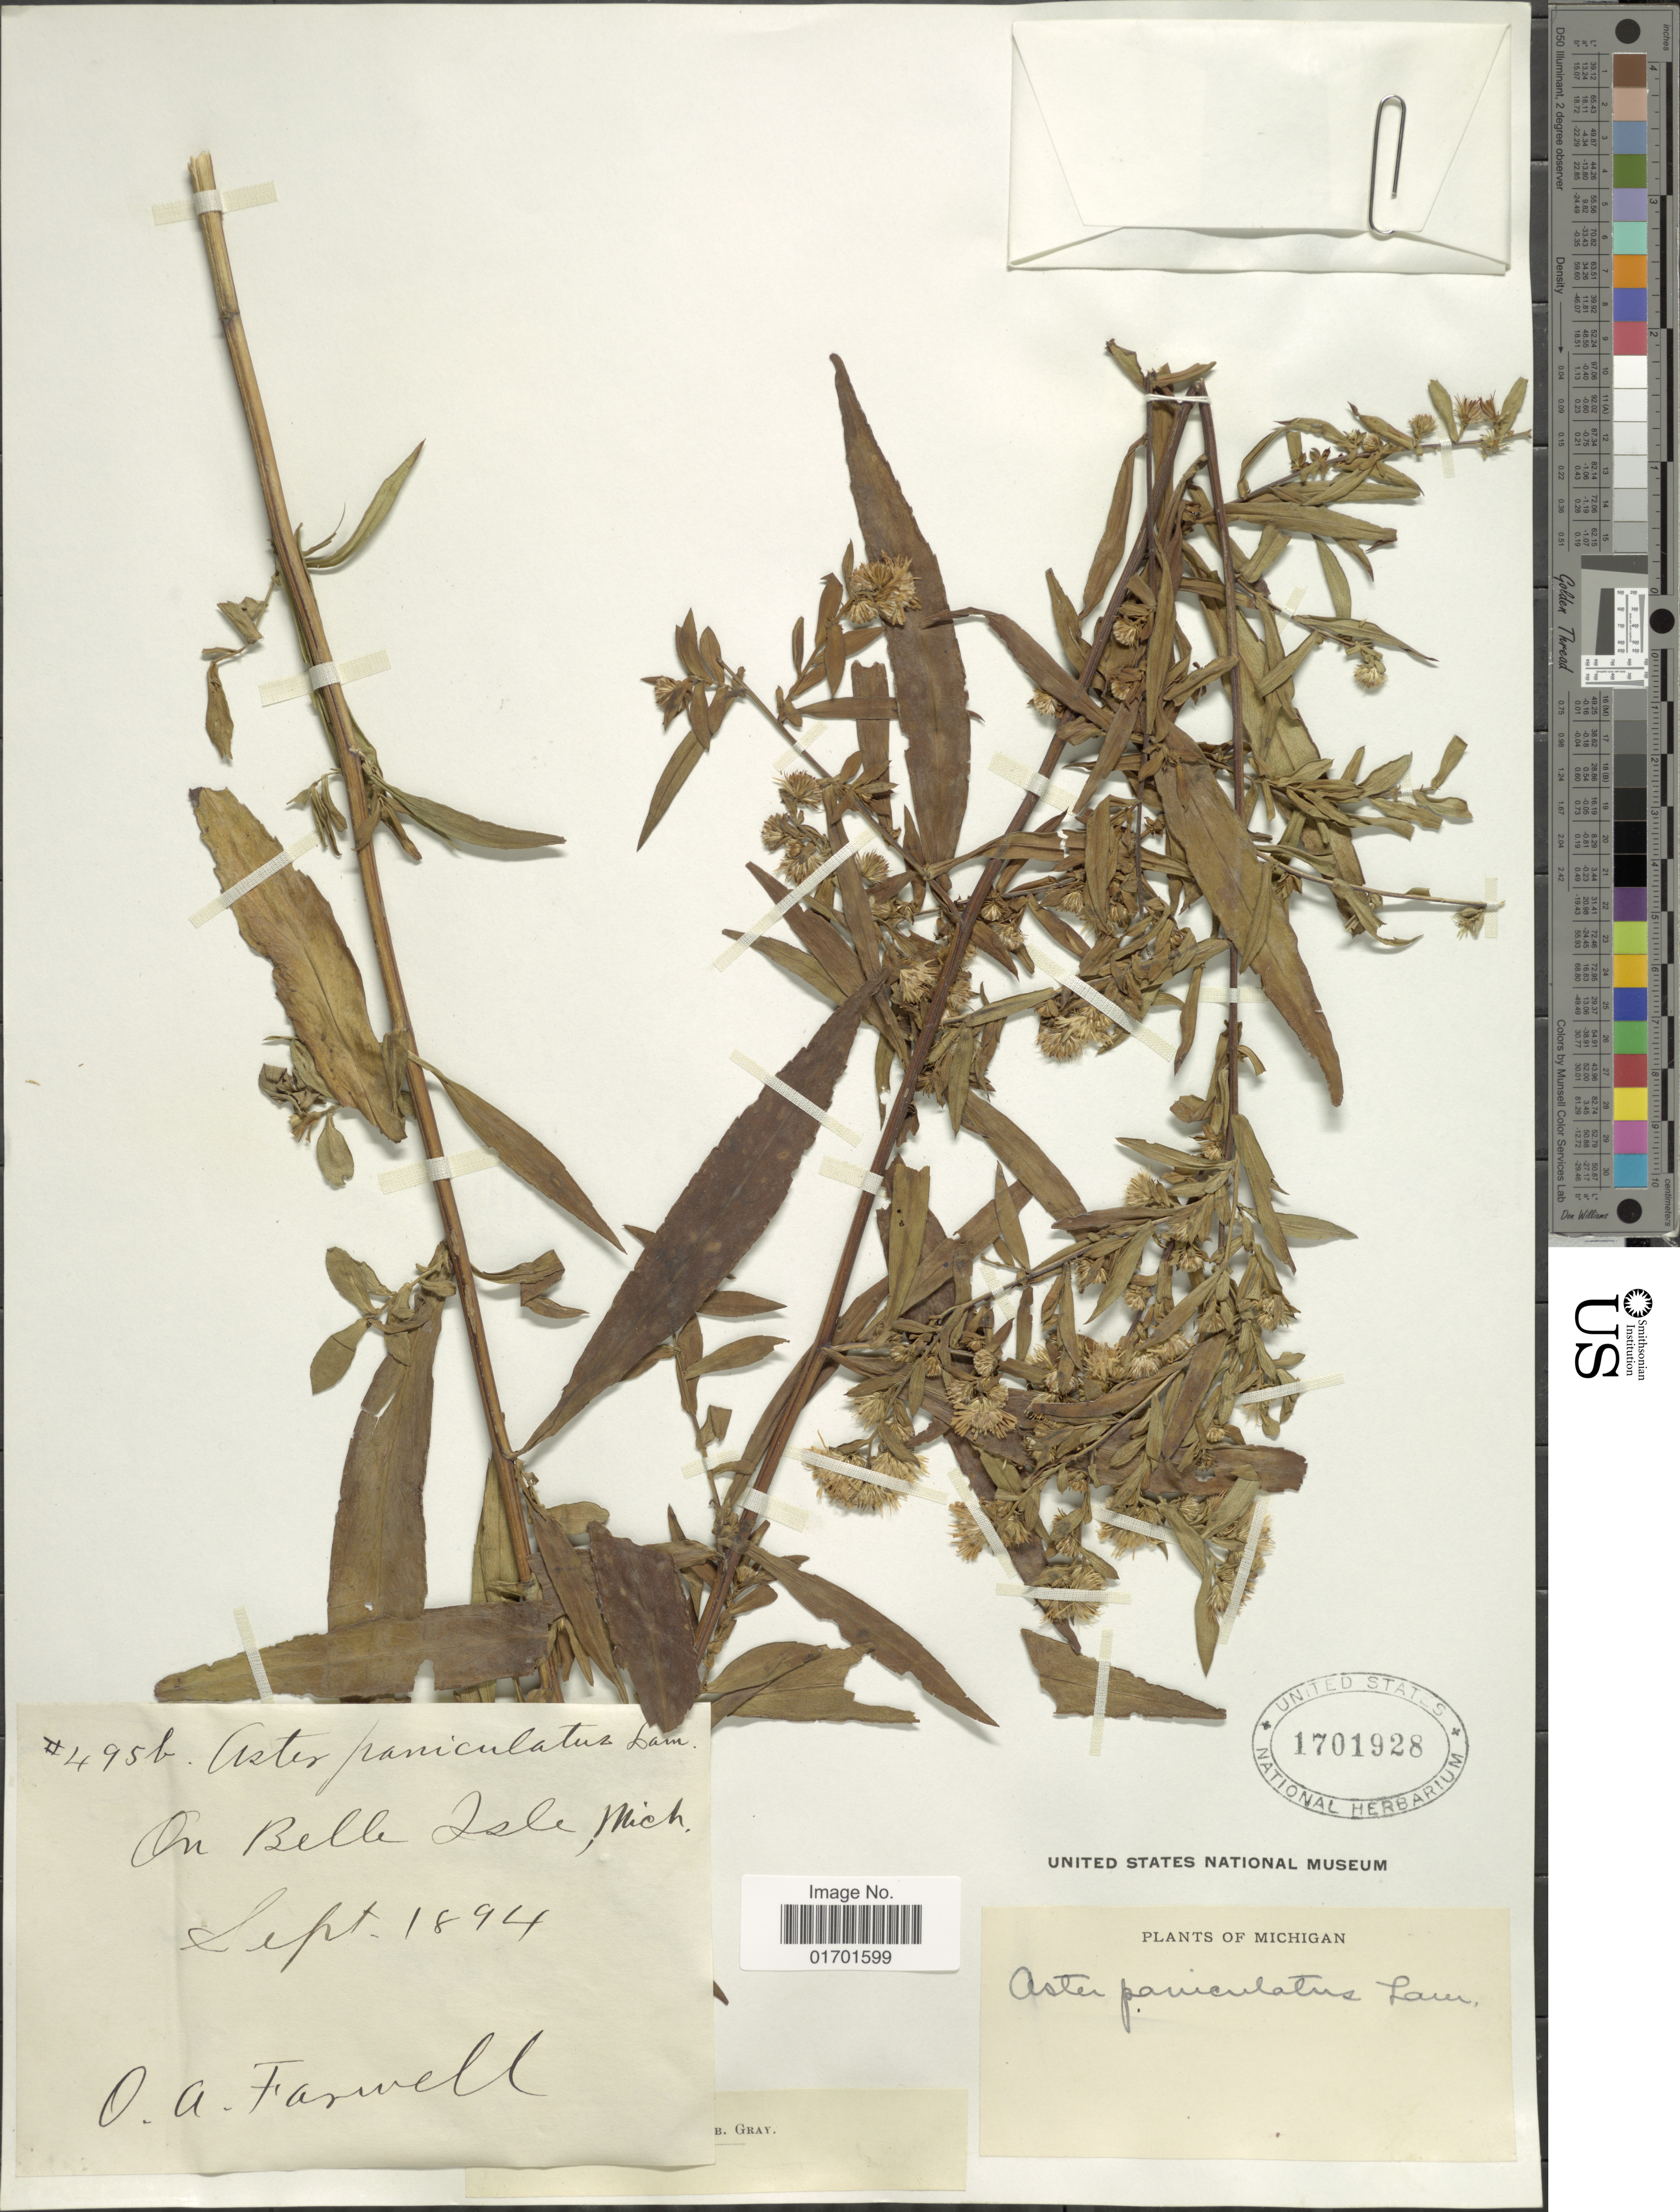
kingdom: Plantae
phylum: Tracheophyta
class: Magnoliopsida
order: Asterales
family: Asteraceae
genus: Symphyotrichum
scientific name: Symphyotrichum lanceolatum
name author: (Willd.) G.L. Nesom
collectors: O. Farwell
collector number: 495b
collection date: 1894-09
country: United States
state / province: Michigan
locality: On Belle Isle.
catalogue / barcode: US 1701928